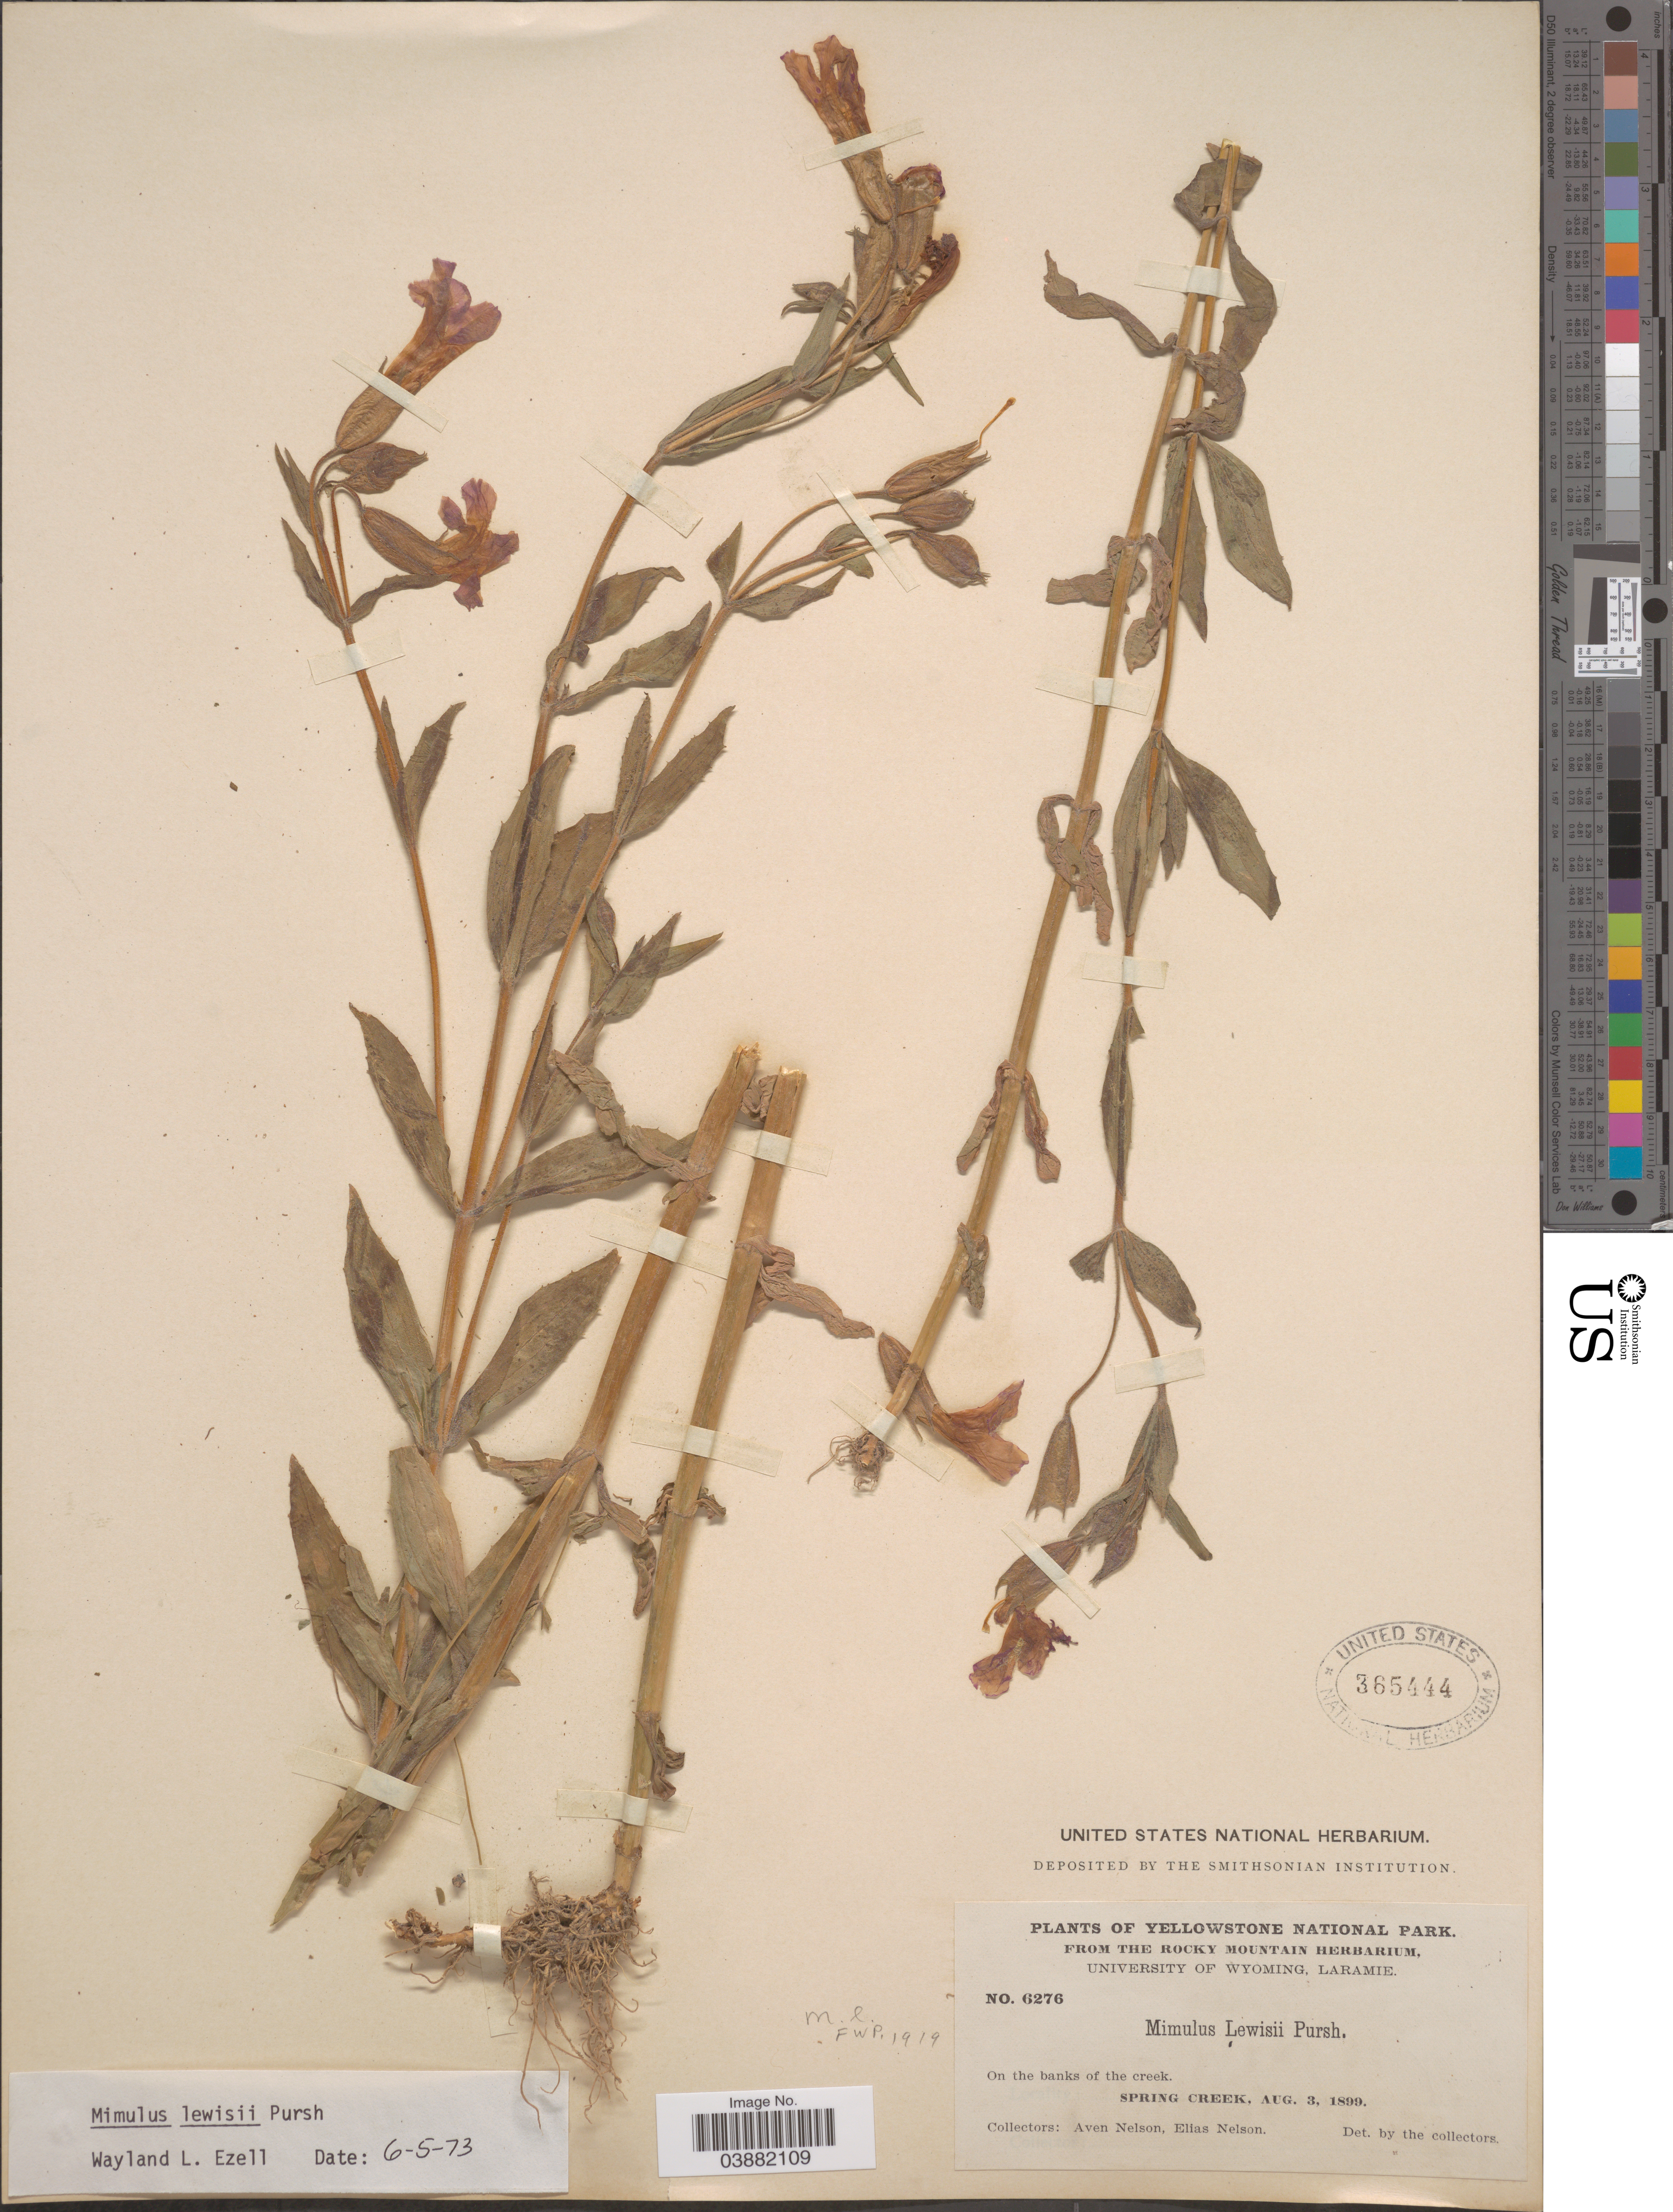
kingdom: Plantae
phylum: Tracheophyta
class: Magnoliopsida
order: Lamiales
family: Phrymaceae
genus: Mimulus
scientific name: Mimulus lewisii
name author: Pursh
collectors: A. Nelson & E. Nelson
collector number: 6276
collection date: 1899-08-03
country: United States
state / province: Wyoming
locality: Yellowstone National Park. Spring Creek.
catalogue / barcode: US 365444